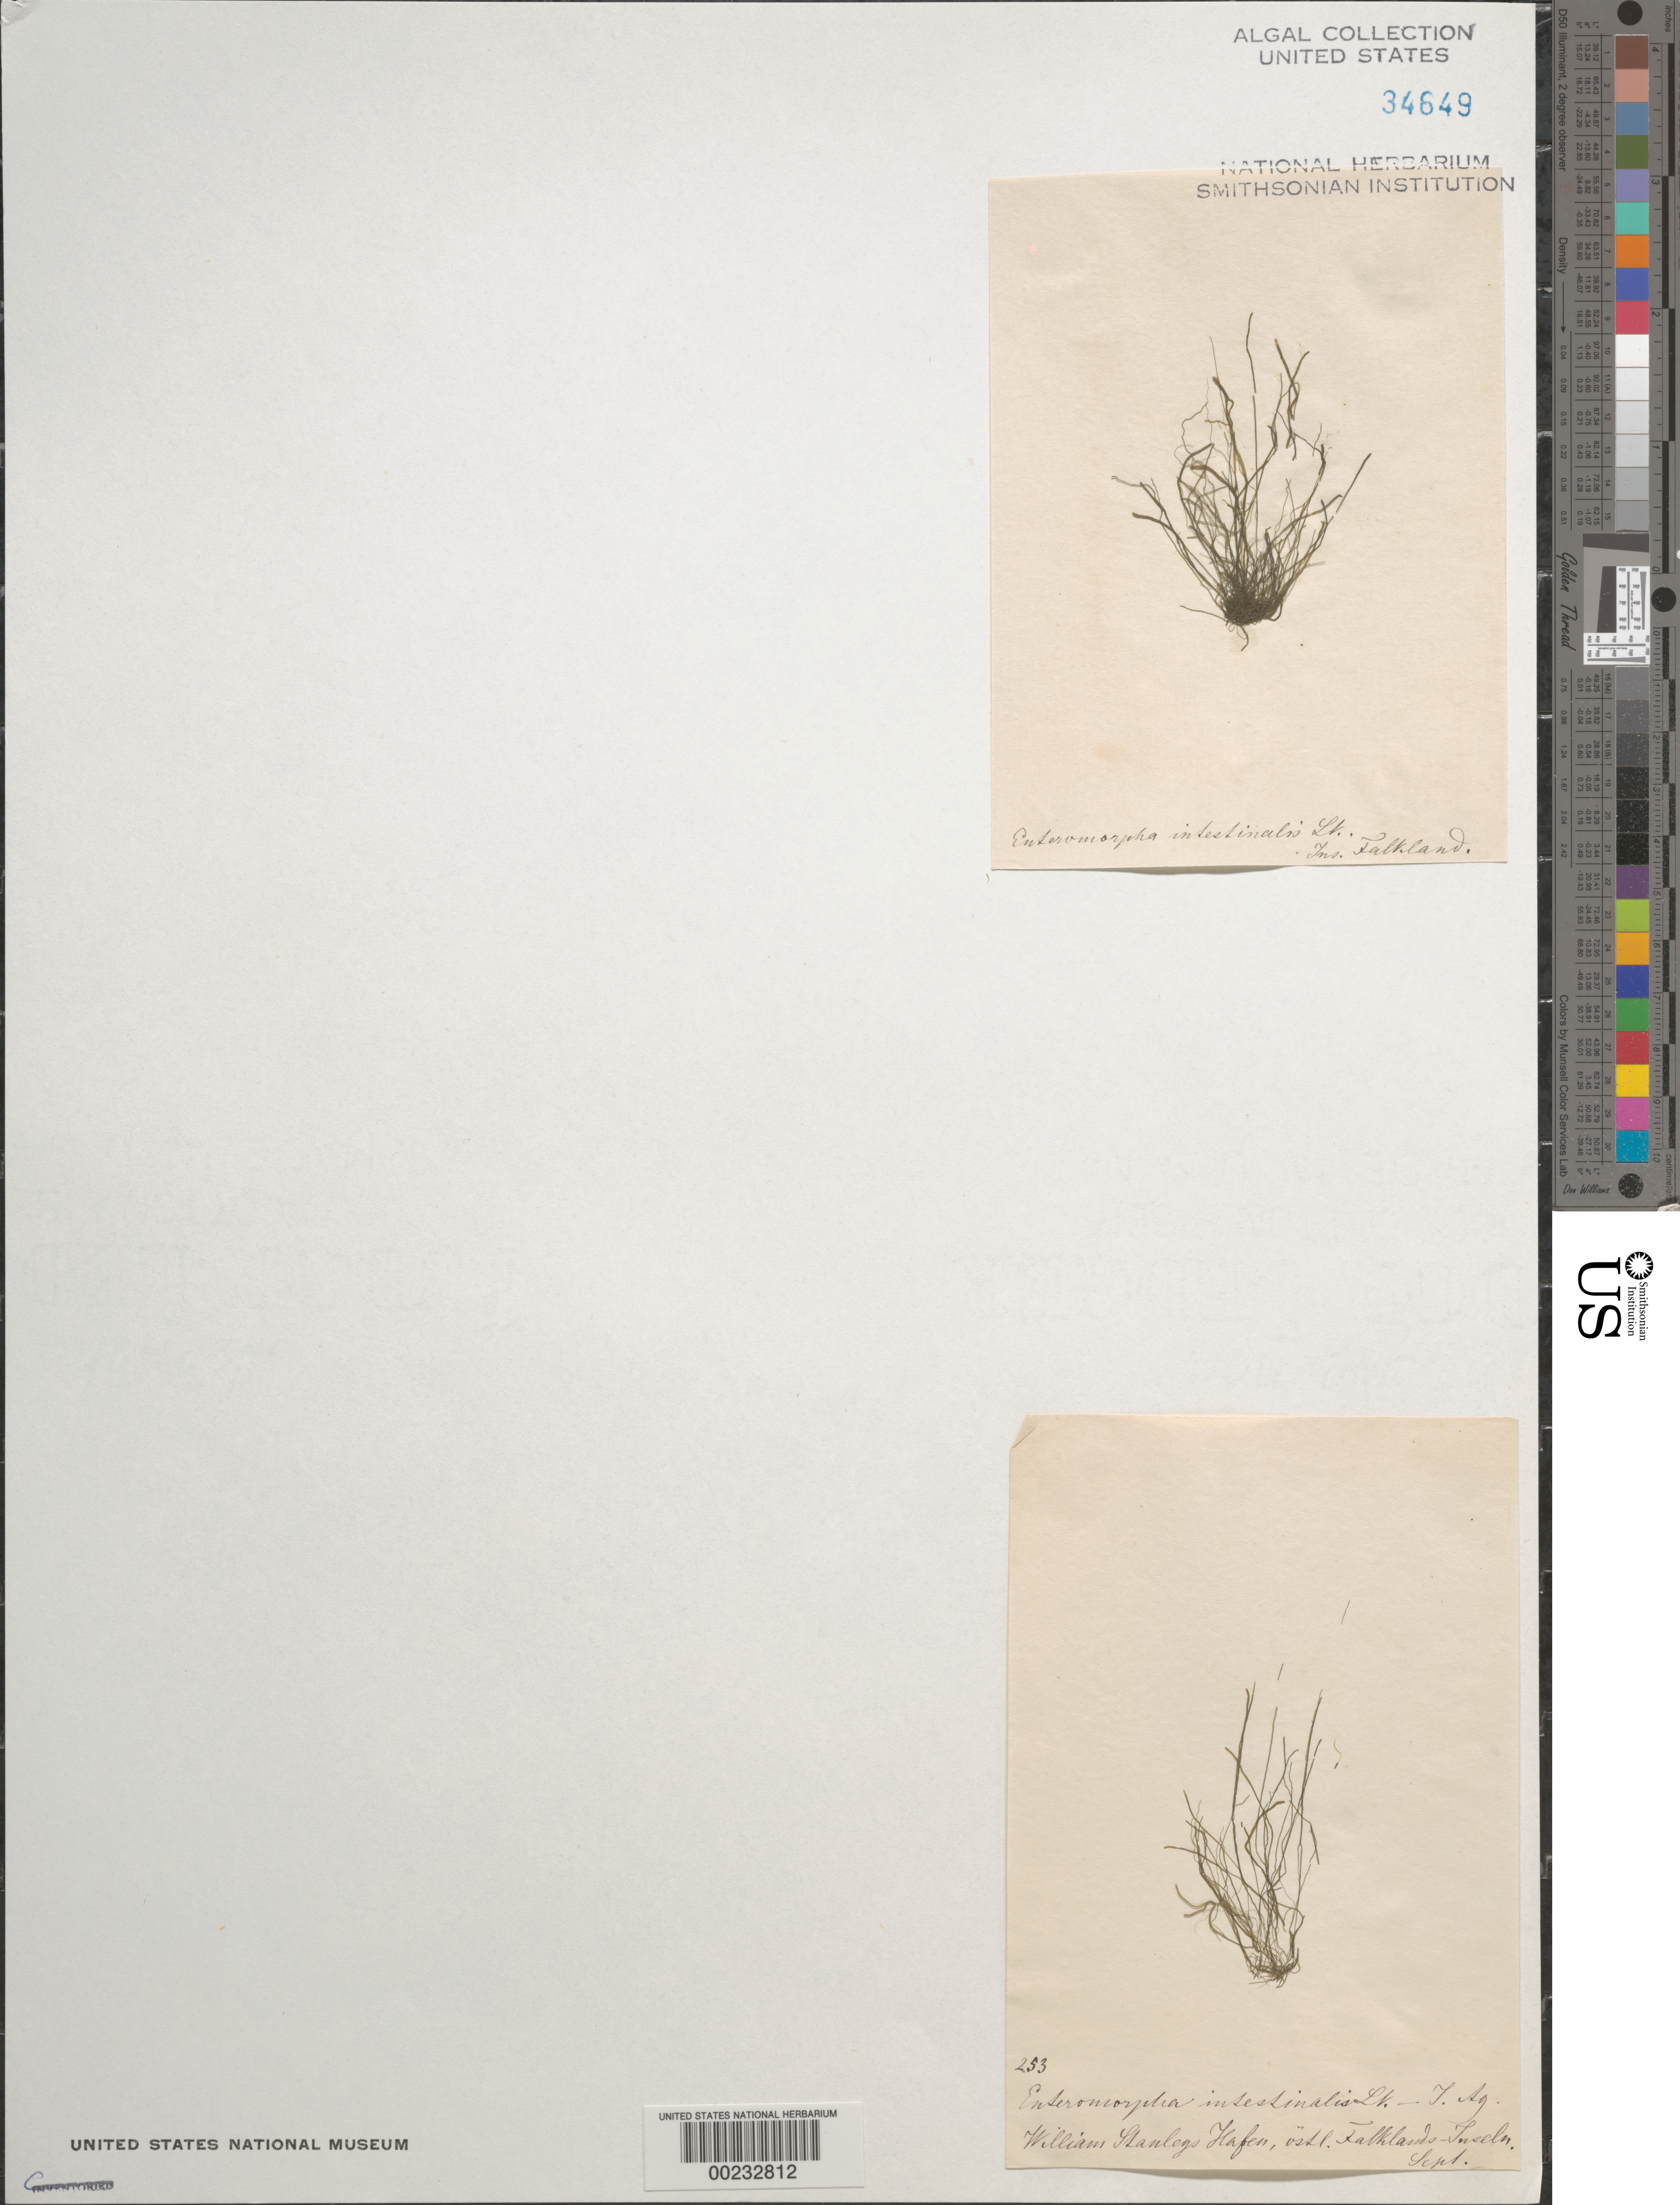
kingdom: Plantae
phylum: Chlorophyta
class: Ulvophyceae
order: Ulvales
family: Ulvaceae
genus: Ulva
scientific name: Ulva intestinalis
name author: L.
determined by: Algae name updating Project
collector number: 253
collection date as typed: Sep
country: Falkland Islands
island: East Falkland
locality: William Stanley Harbor (William Stanley's Harbor)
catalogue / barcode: US 34649